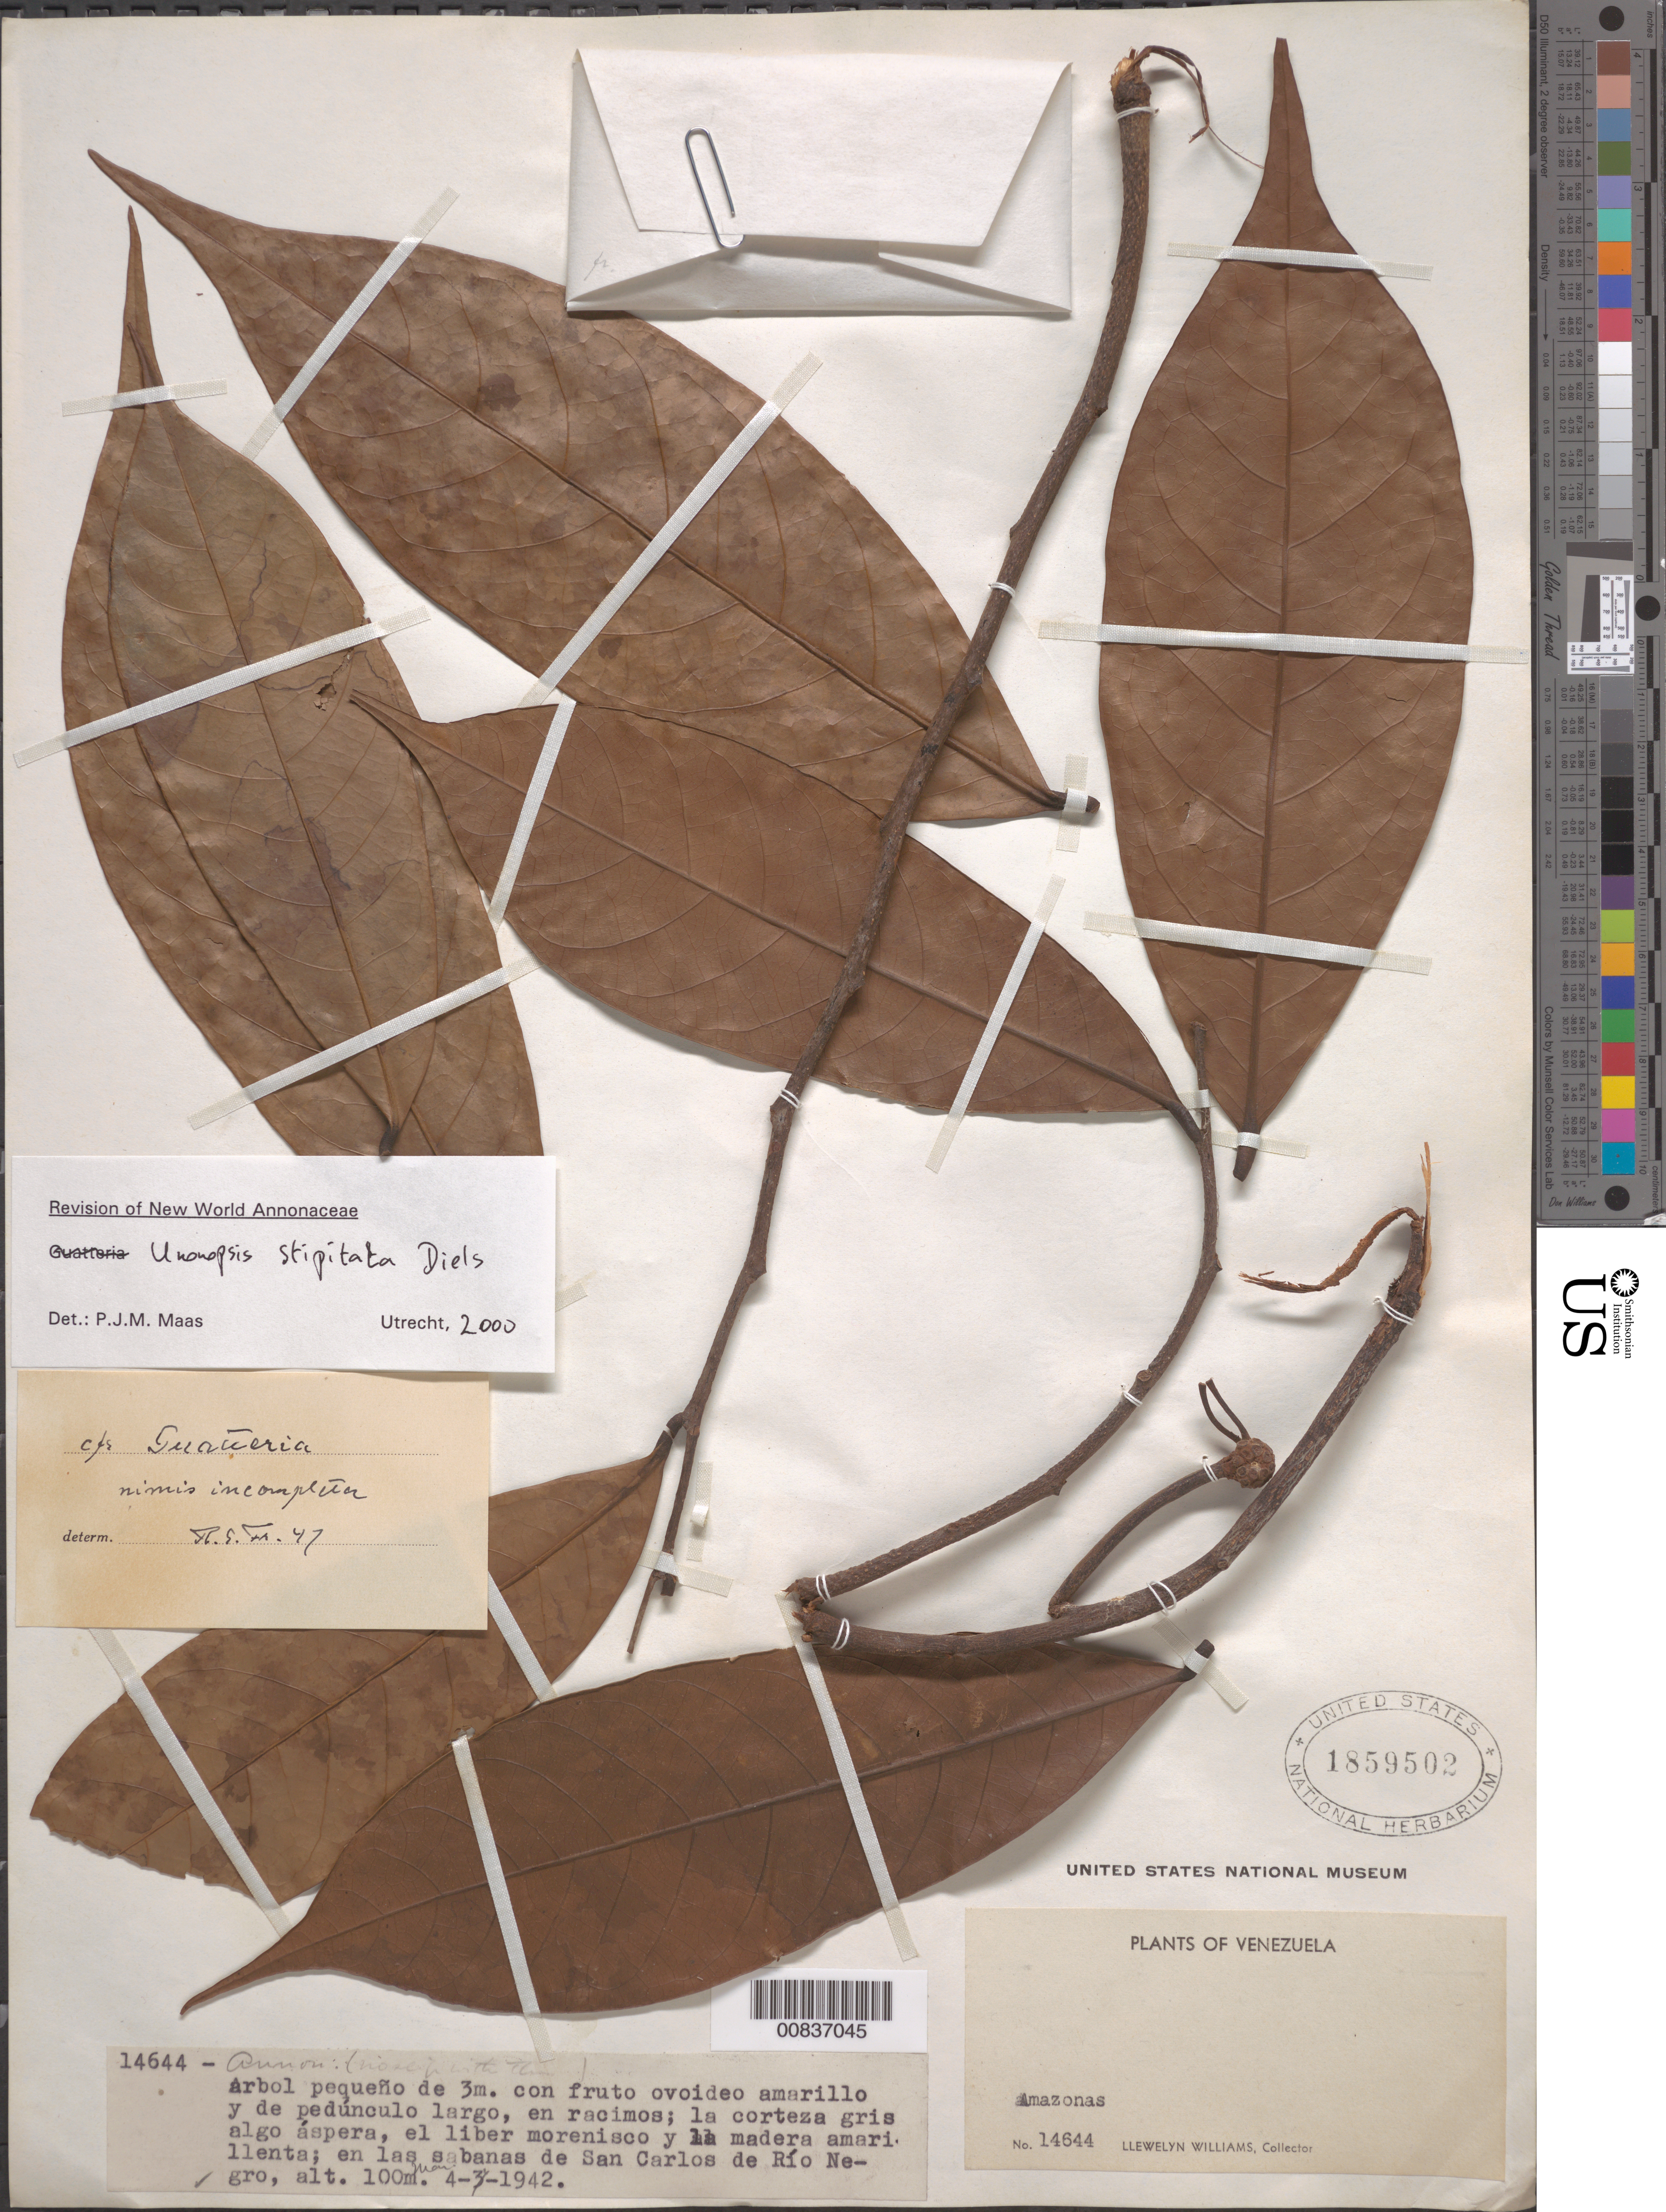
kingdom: Plantae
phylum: Tracheophyta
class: Magnoliopsida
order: Magnoliales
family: Annonaceae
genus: Unonopsis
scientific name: Unonopsis stipitata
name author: Diels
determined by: Maas, Paul J. M.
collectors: Ll. Williams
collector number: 14644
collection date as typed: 4-Mar-42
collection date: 1942-03-04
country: Venezuela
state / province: Amazonas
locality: San Carlos de Río Negro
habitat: Savanna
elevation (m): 100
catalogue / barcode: US 1859502